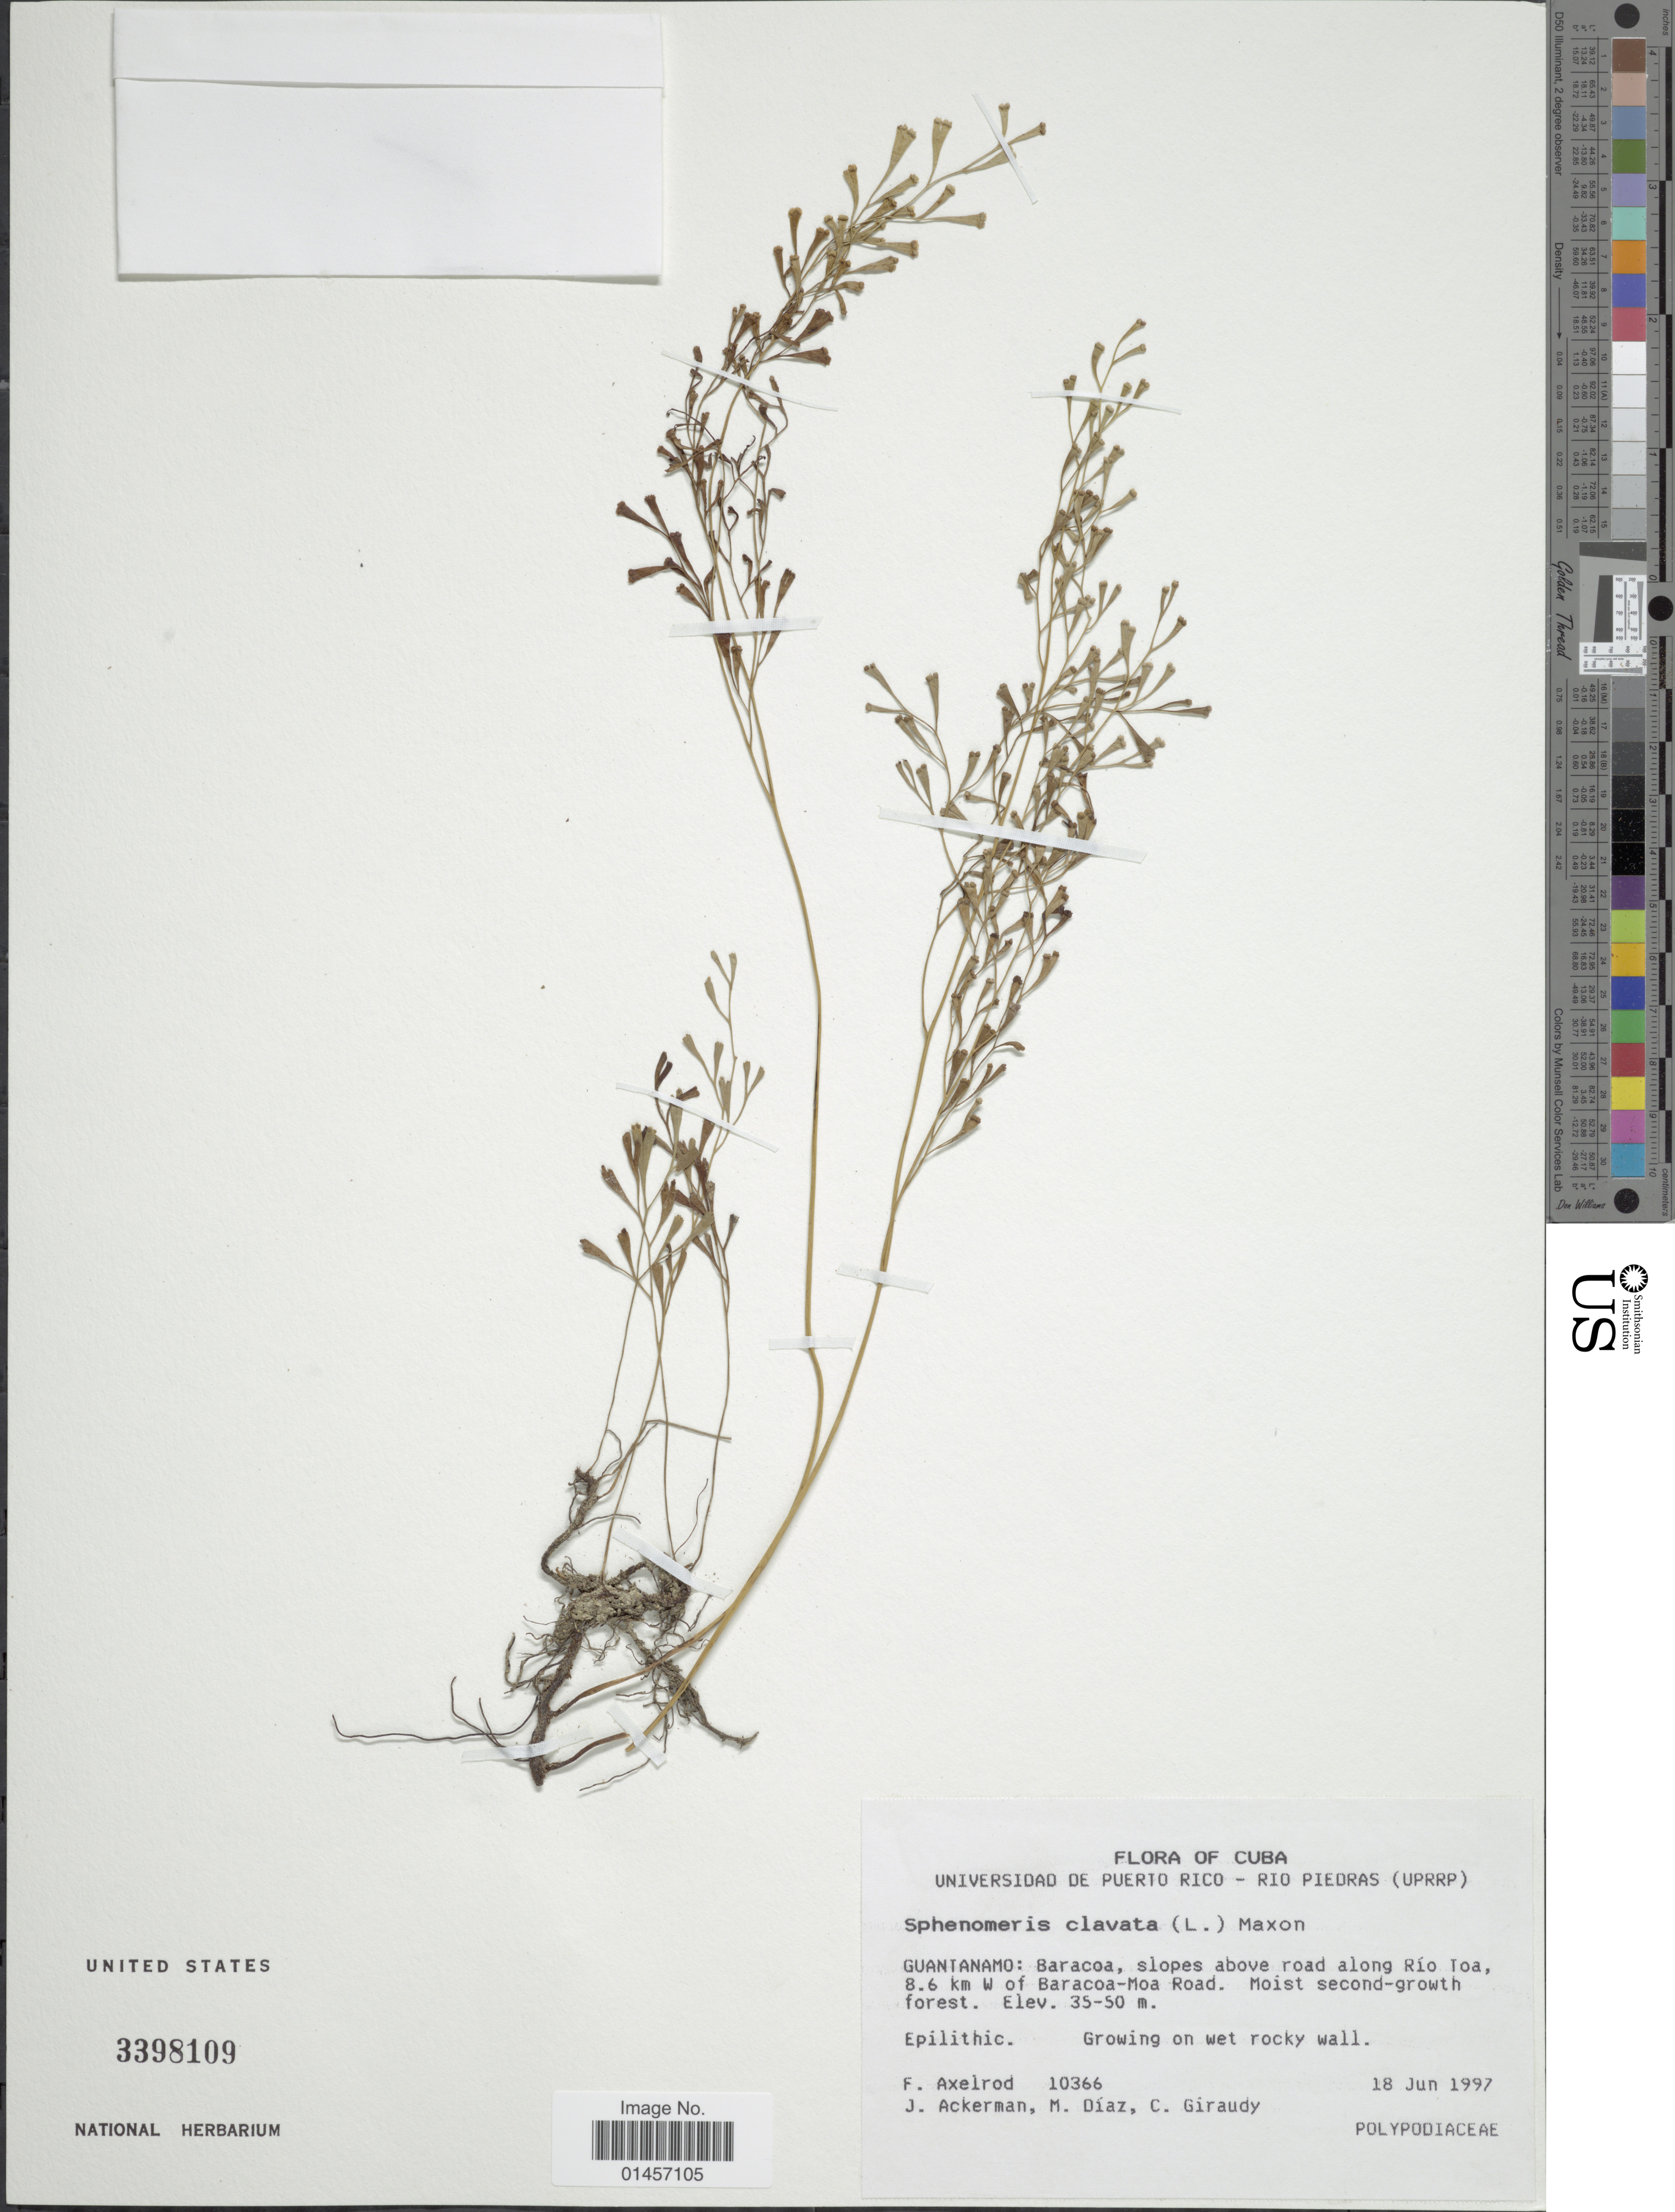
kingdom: Plantae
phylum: Tracheophyta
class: Polypodiopsida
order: Polypodiales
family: Lindsaeaceae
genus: Sphenomeris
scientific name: Sphenomeris clavata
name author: (L.) Maxon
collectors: F. Axelrod, J. Ackerman, M. Diaz & C. Giraudy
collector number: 10366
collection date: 1997-06-18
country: Cuba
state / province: Guantánamo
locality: Cuba, Baracoa, slopes above road along Rio Ioa, 8.6 km W of Baracoa-Moa Road.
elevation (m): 35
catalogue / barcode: US 3398109